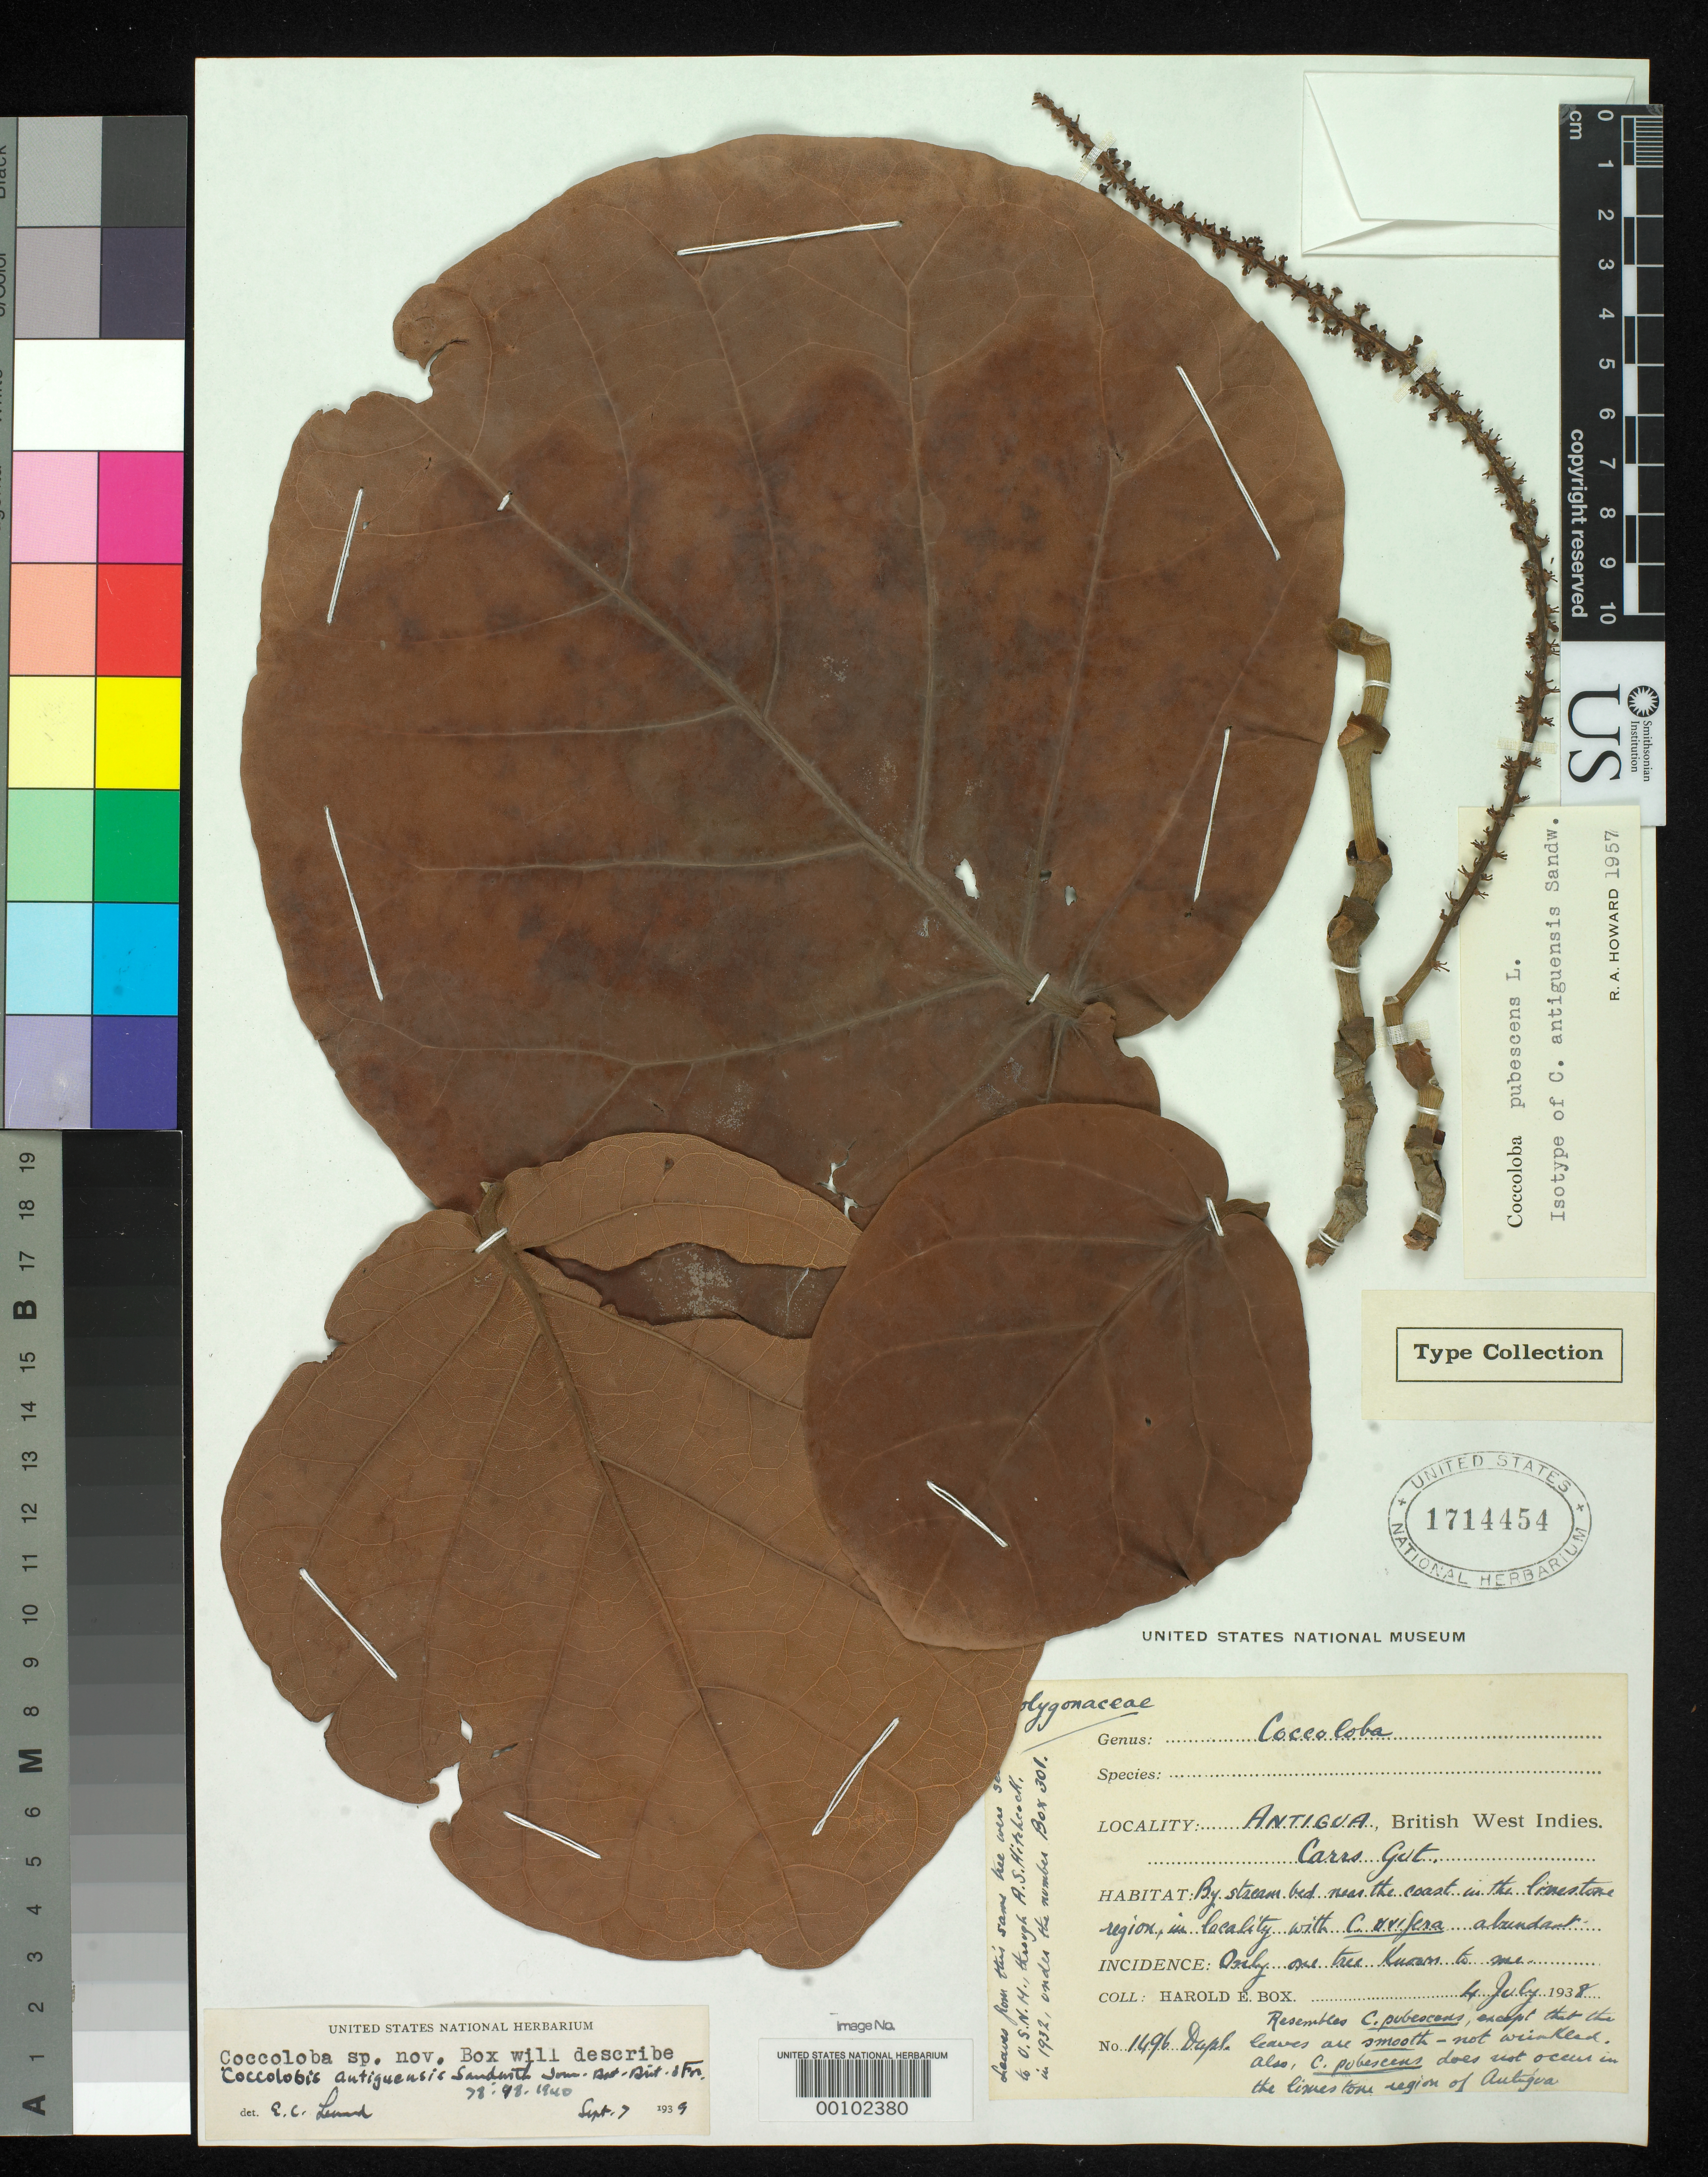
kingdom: Plantae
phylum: Tracheophyta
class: Magnoliopsida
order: Caryophyllales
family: Polygonaceae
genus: Coccolobis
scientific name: Coccolobis antiguensis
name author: Sandwith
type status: Isotype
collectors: H. E. Box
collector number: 1496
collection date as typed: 04 Jul 1938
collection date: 1938-07-04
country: Antigua and Barbuda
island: Antigua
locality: Carr's Gut.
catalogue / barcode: US 1714454